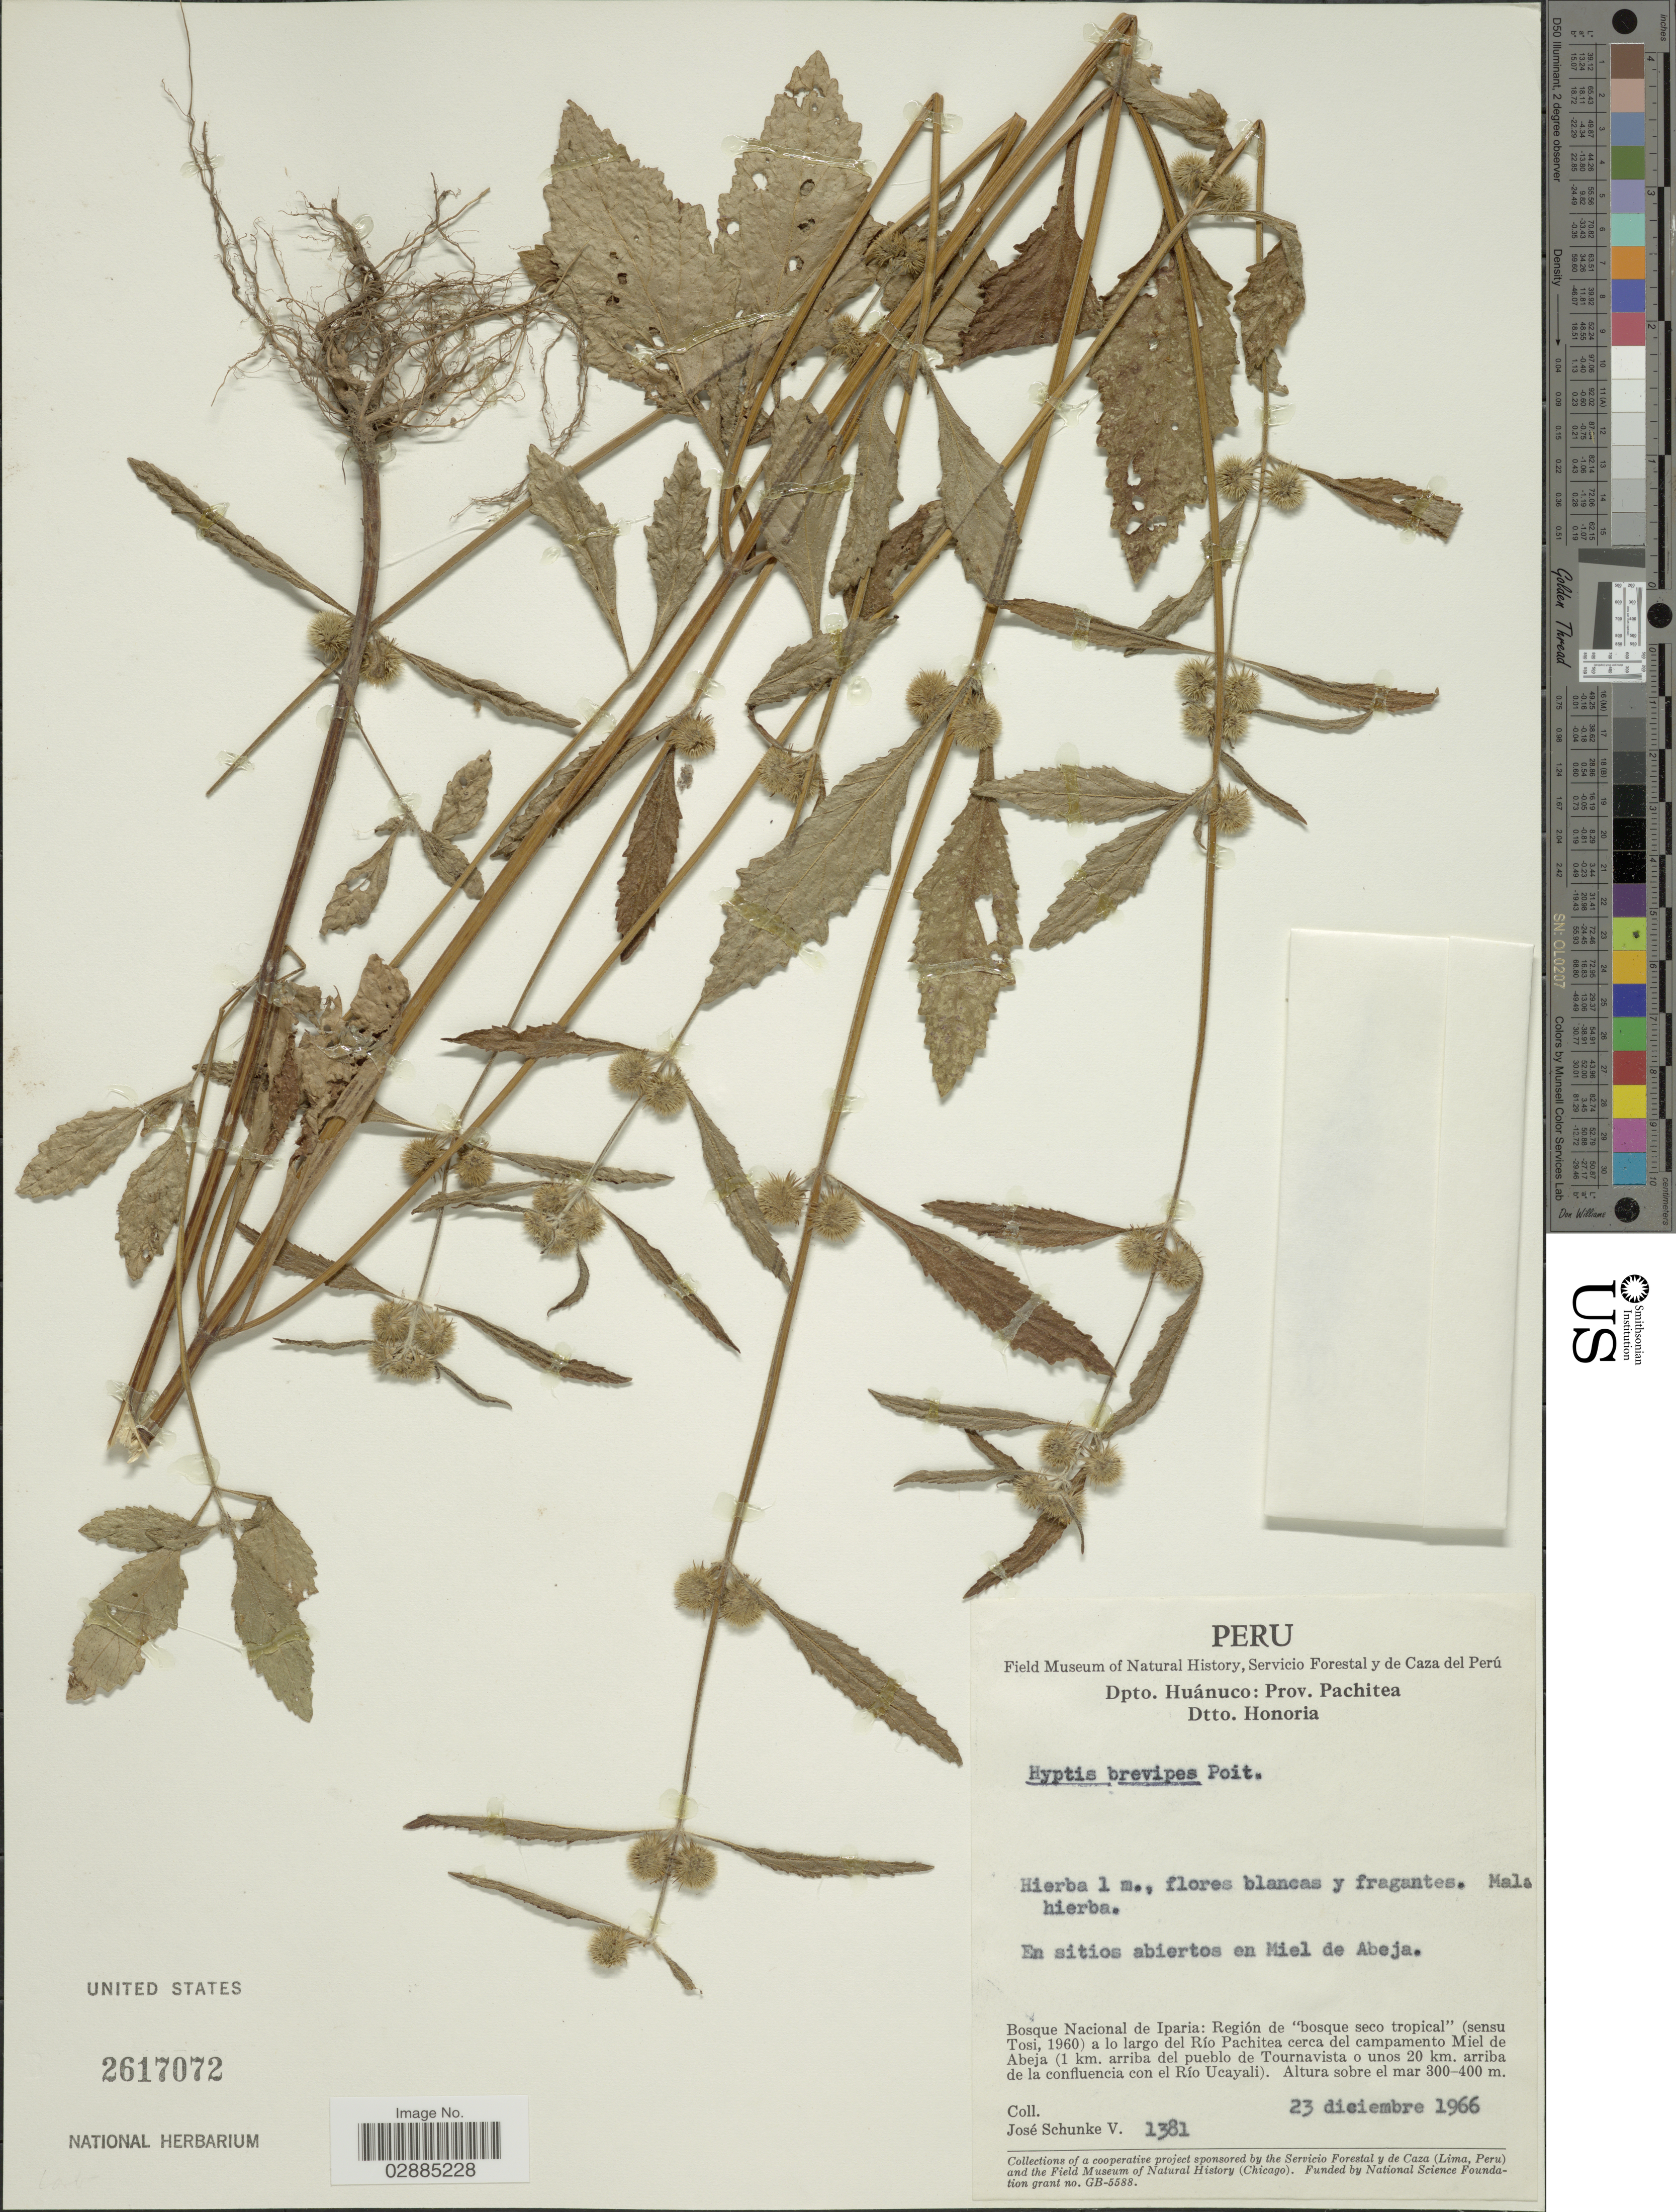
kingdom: Plantae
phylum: Tracheophyta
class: Magnoliopsida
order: Lamiales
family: Lamiaceae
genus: Hyptis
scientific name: Hyptis brevipes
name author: Poit.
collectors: J. Schunke Vigo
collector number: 1381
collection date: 1966-12-23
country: Peru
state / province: Huánuco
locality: Dpto. Huánuco: Prov. Pachitea, Dtto. Honoria. Bosque Nacional de Iparia: Región de "bosque seco tropical" (sensu Tosi, 1960) a lo largo del Río Pachitea cerca del campamento Miel de Abeja (1 km. arriba del pueblo de Tournavista o unos 20 km. arriba de la confluencia con el Río Ucayali).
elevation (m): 300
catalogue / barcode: US 2617072